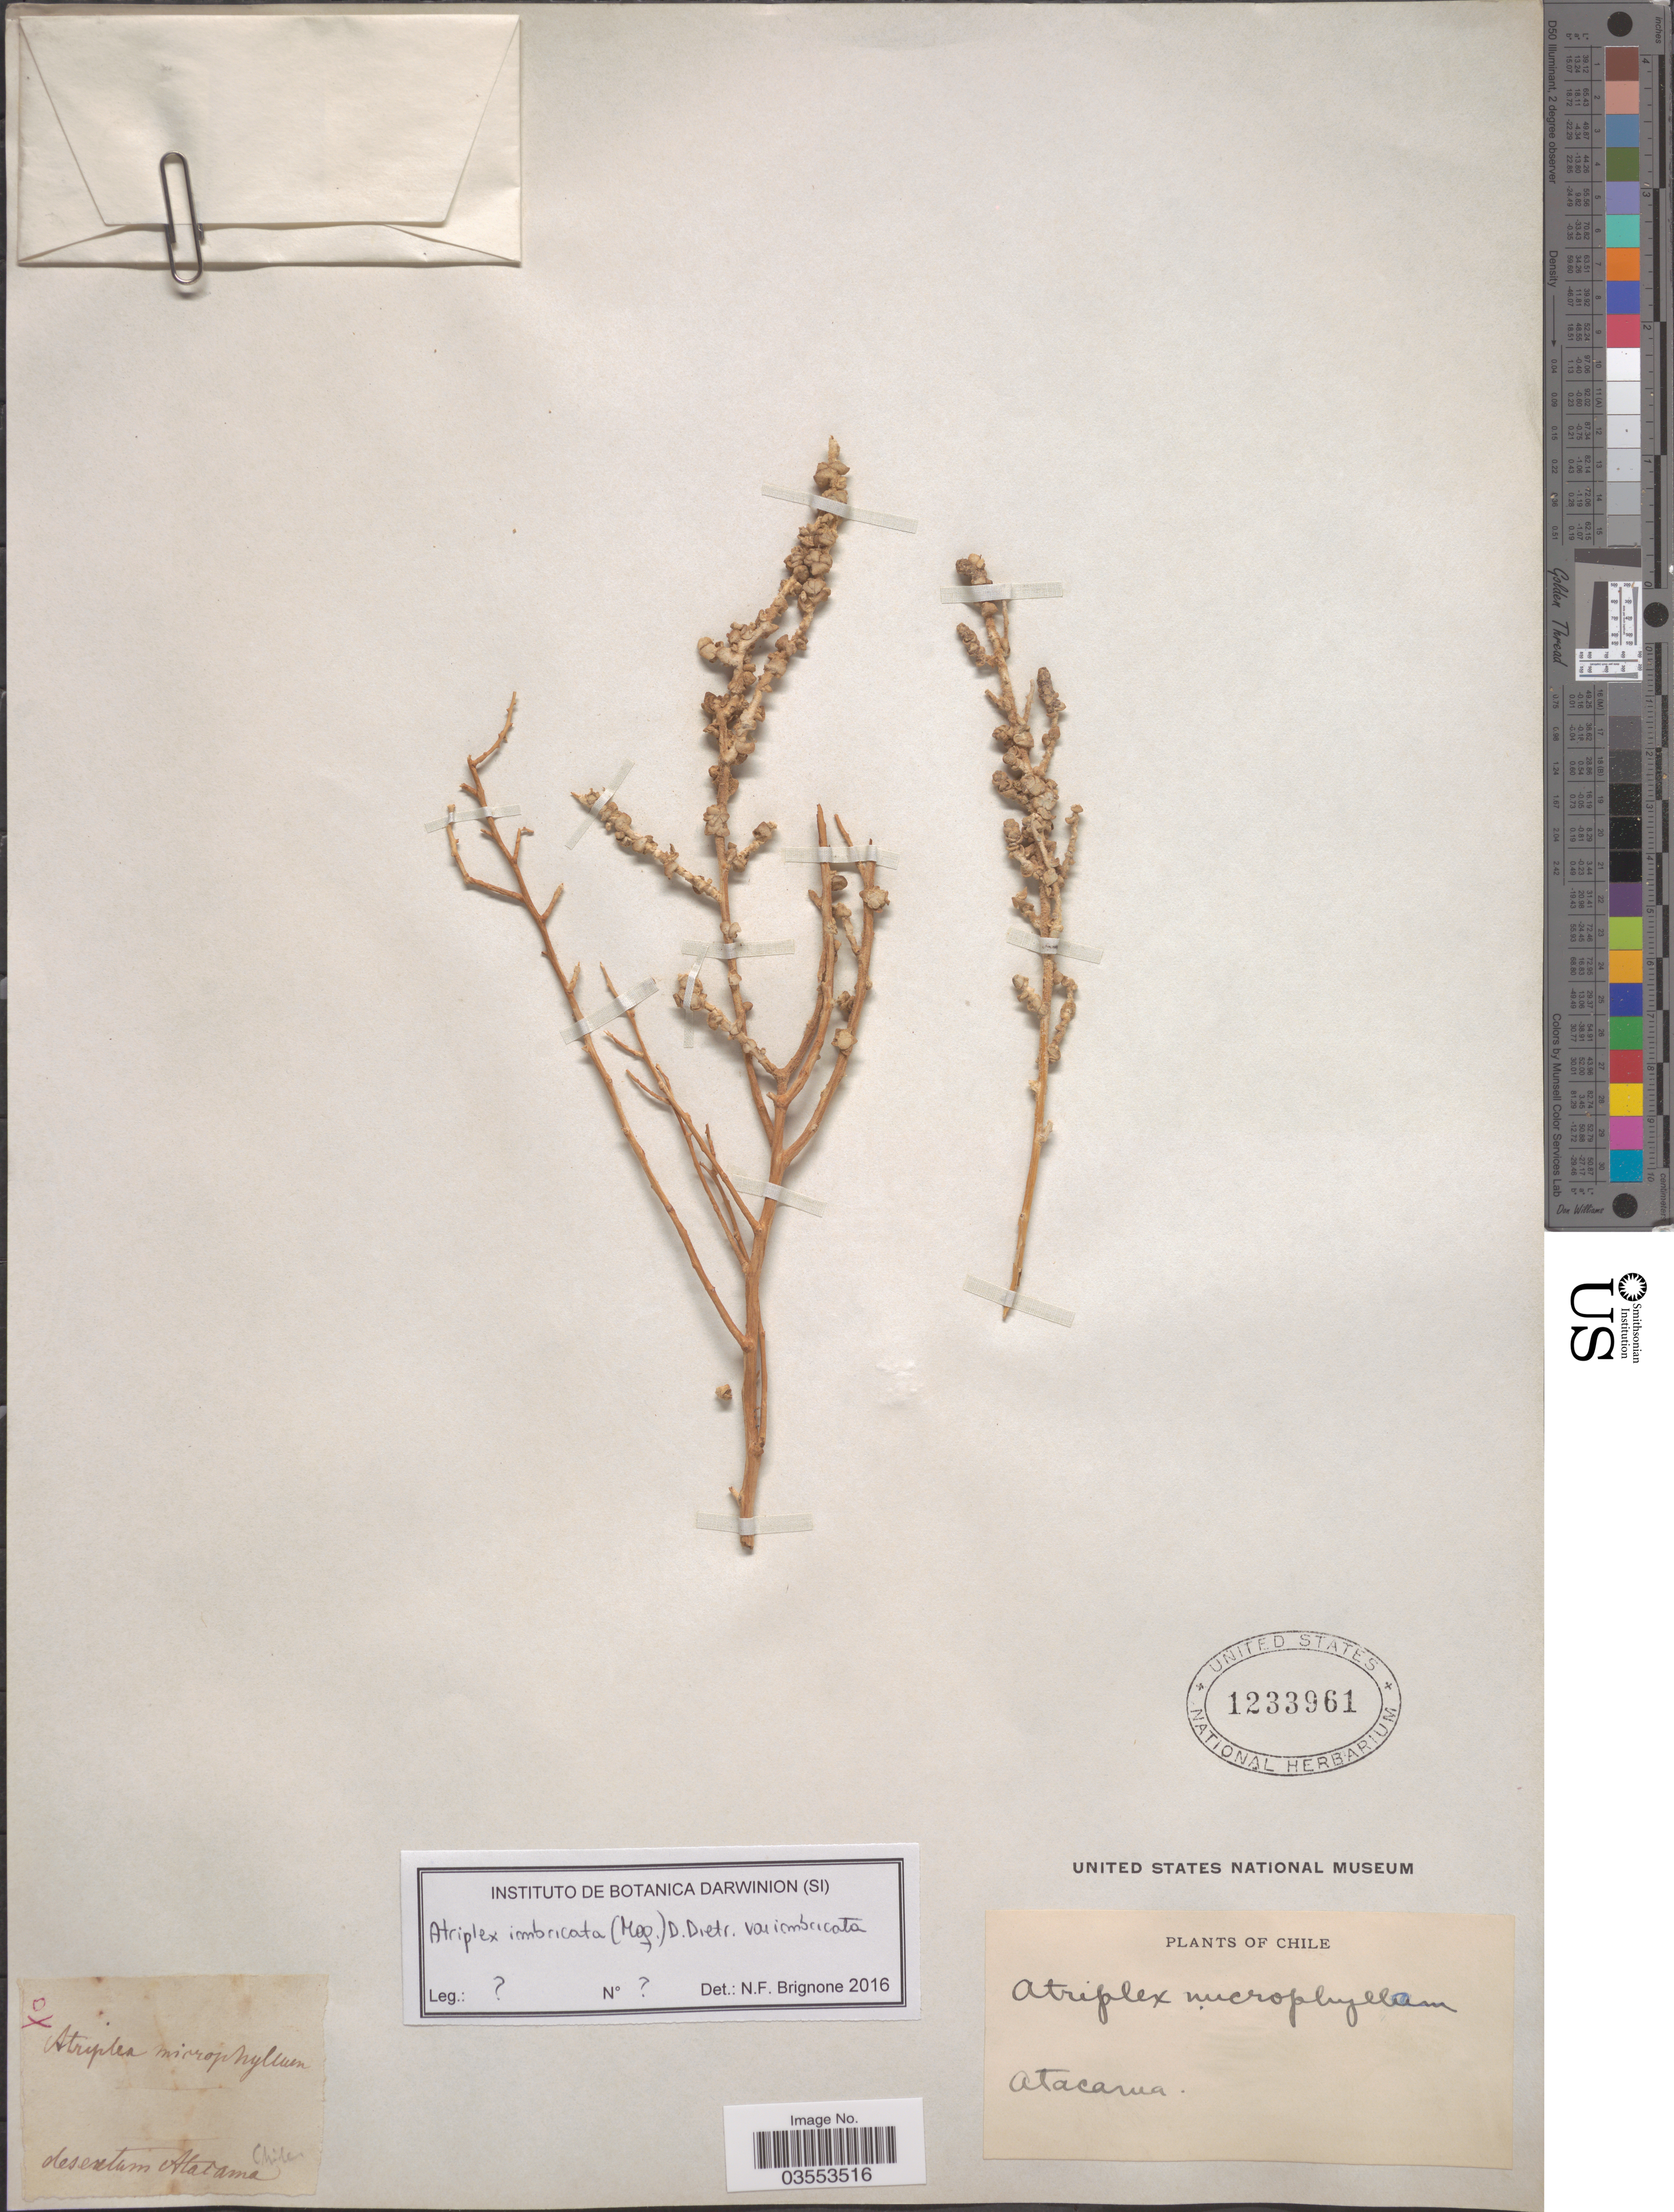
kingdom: Plantae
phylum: Tracheophyta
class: Magnoliopsida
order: Caryophyllales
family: Amaranthaceae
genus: Atriplex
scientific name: Atriplex microphylla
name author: Willd.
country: Chile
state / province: Atacama (III)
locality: Atacama.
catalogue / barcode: US 1233961